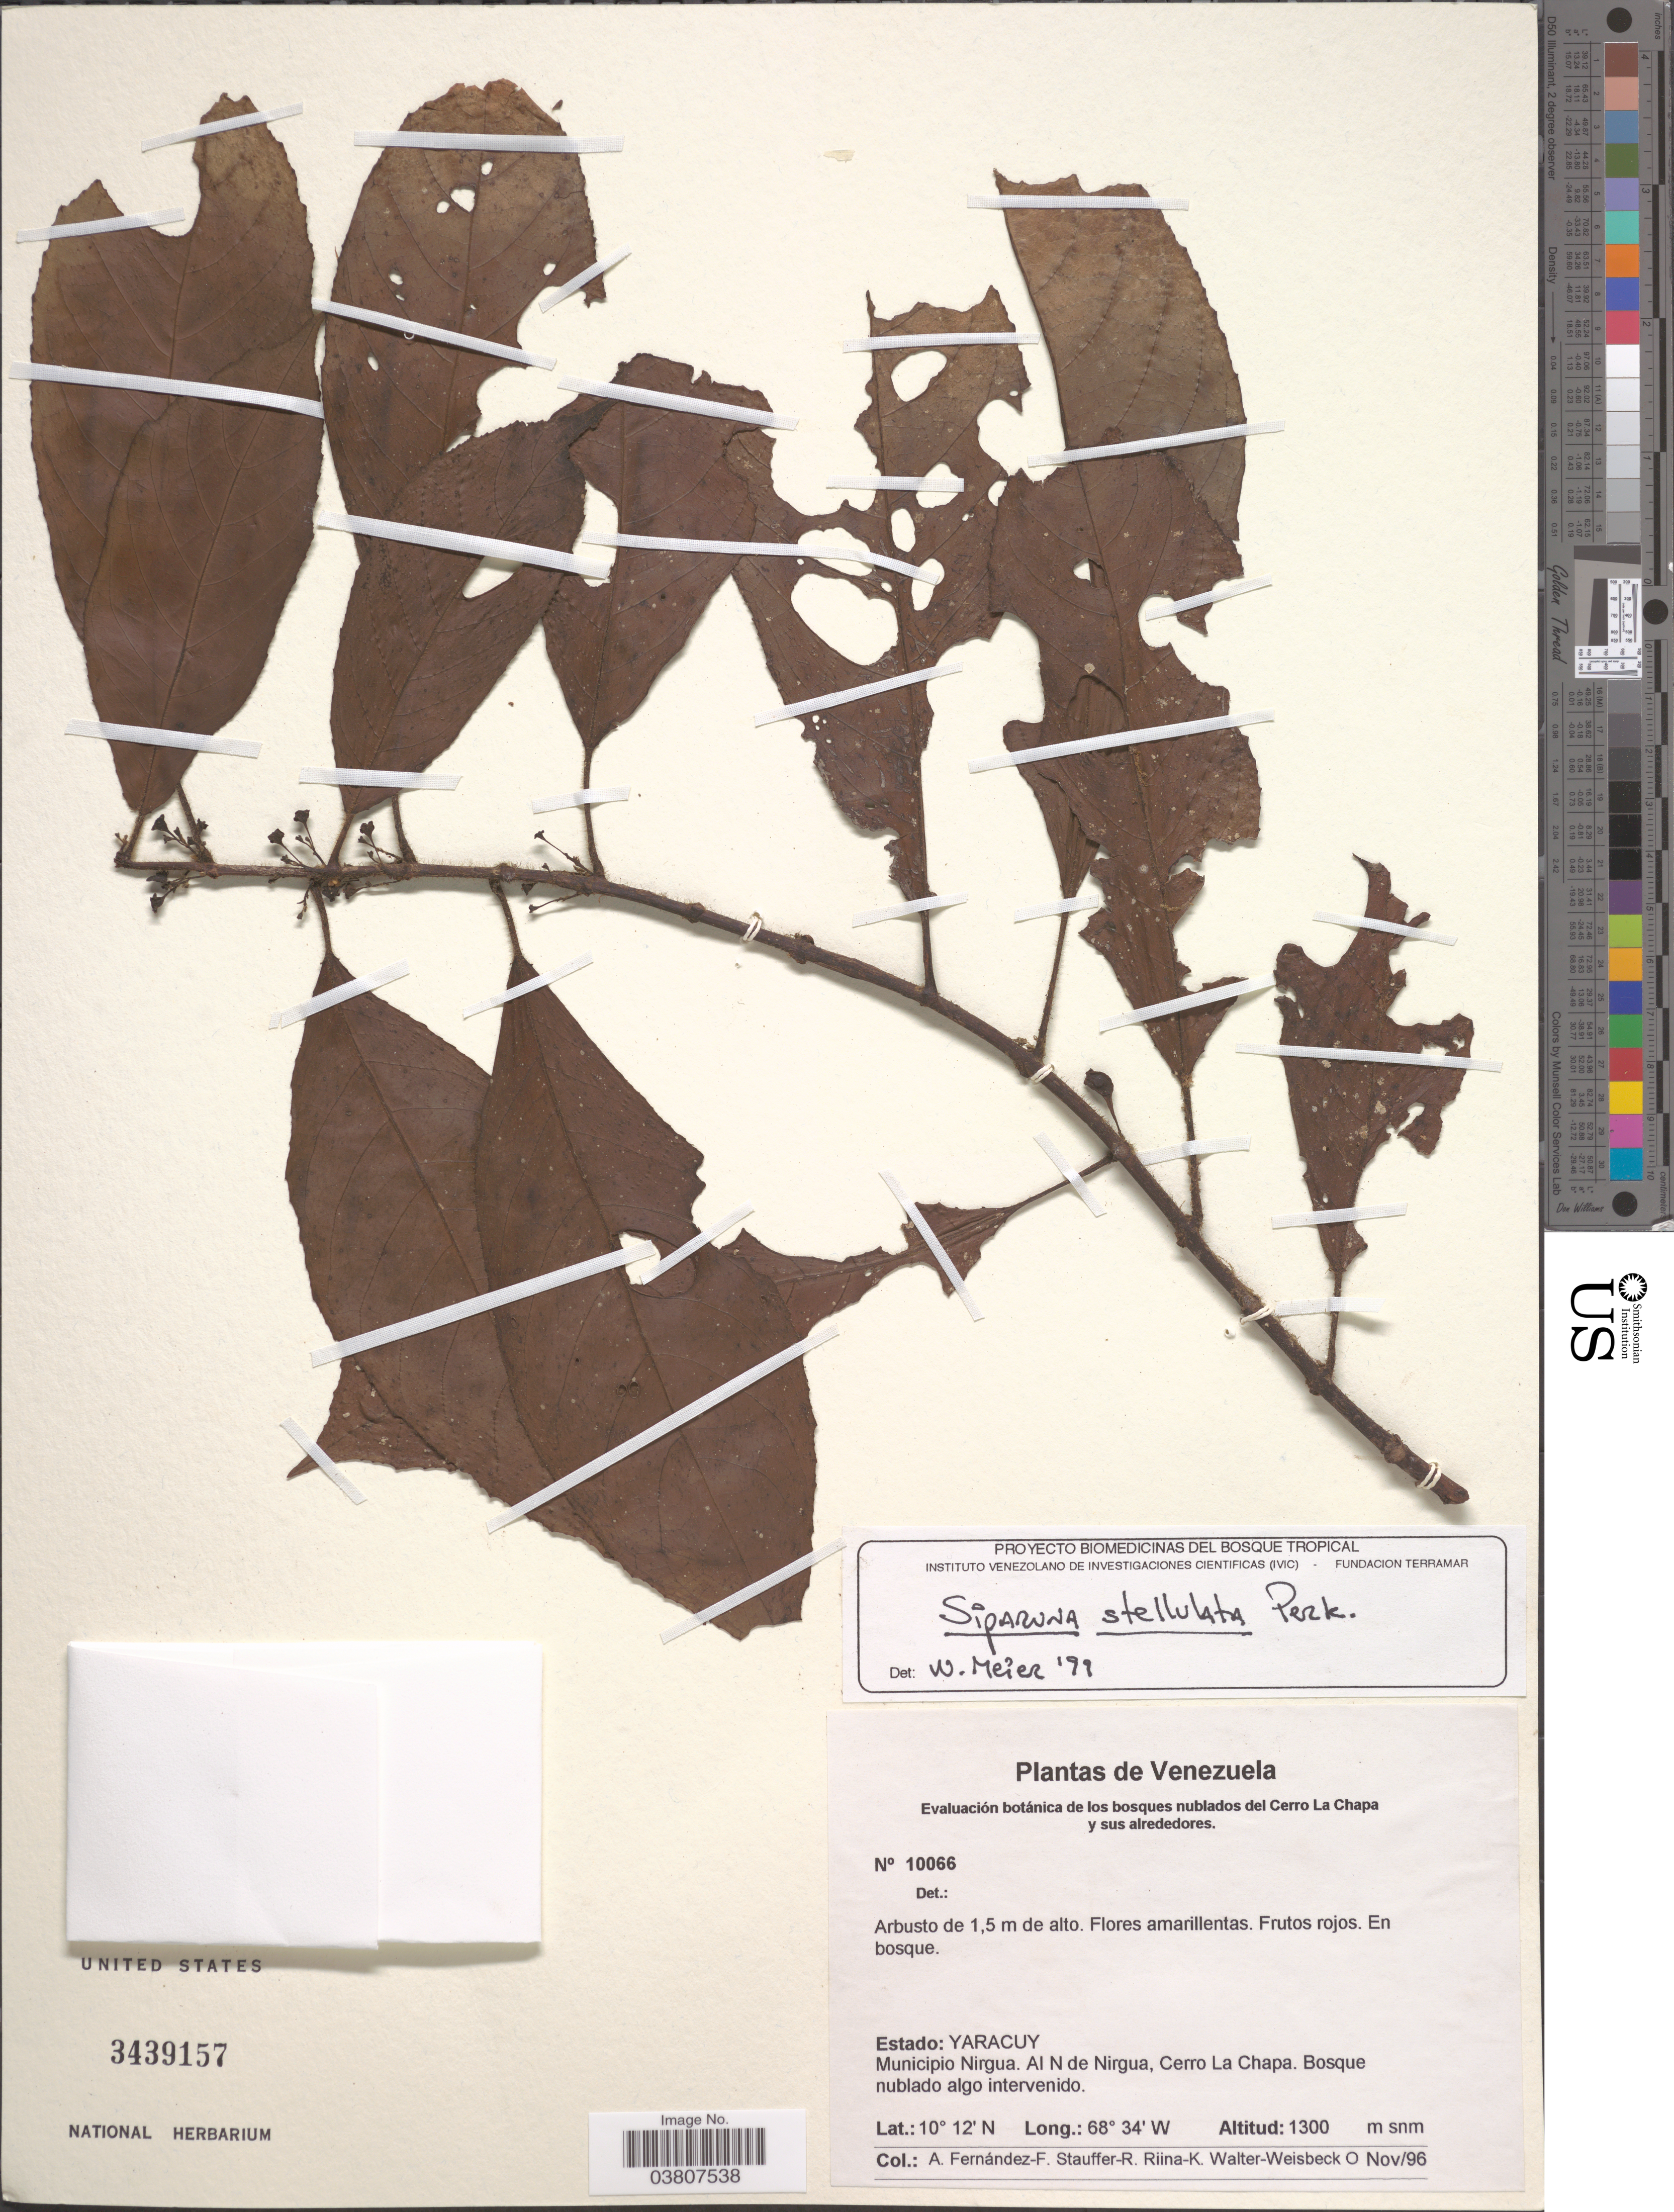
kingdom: Plantae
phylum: Tracheophyta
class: Magnoliopsida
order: Laurales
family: Siparunaceae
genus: Siparuna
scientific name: Siparuna stellulata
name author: Perkins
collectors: A. Fernandez, F. W. Stauffer, R. Riina & K. Walter-Weisbeck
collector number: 10066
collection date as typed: Transcribed d/m/y: /11/96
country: Venezuela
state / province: Yaracuy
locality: Municipio Nirgua. Al N de Nirgua, Cerro La Chapa.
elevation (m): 1300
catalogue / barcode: US 3439157